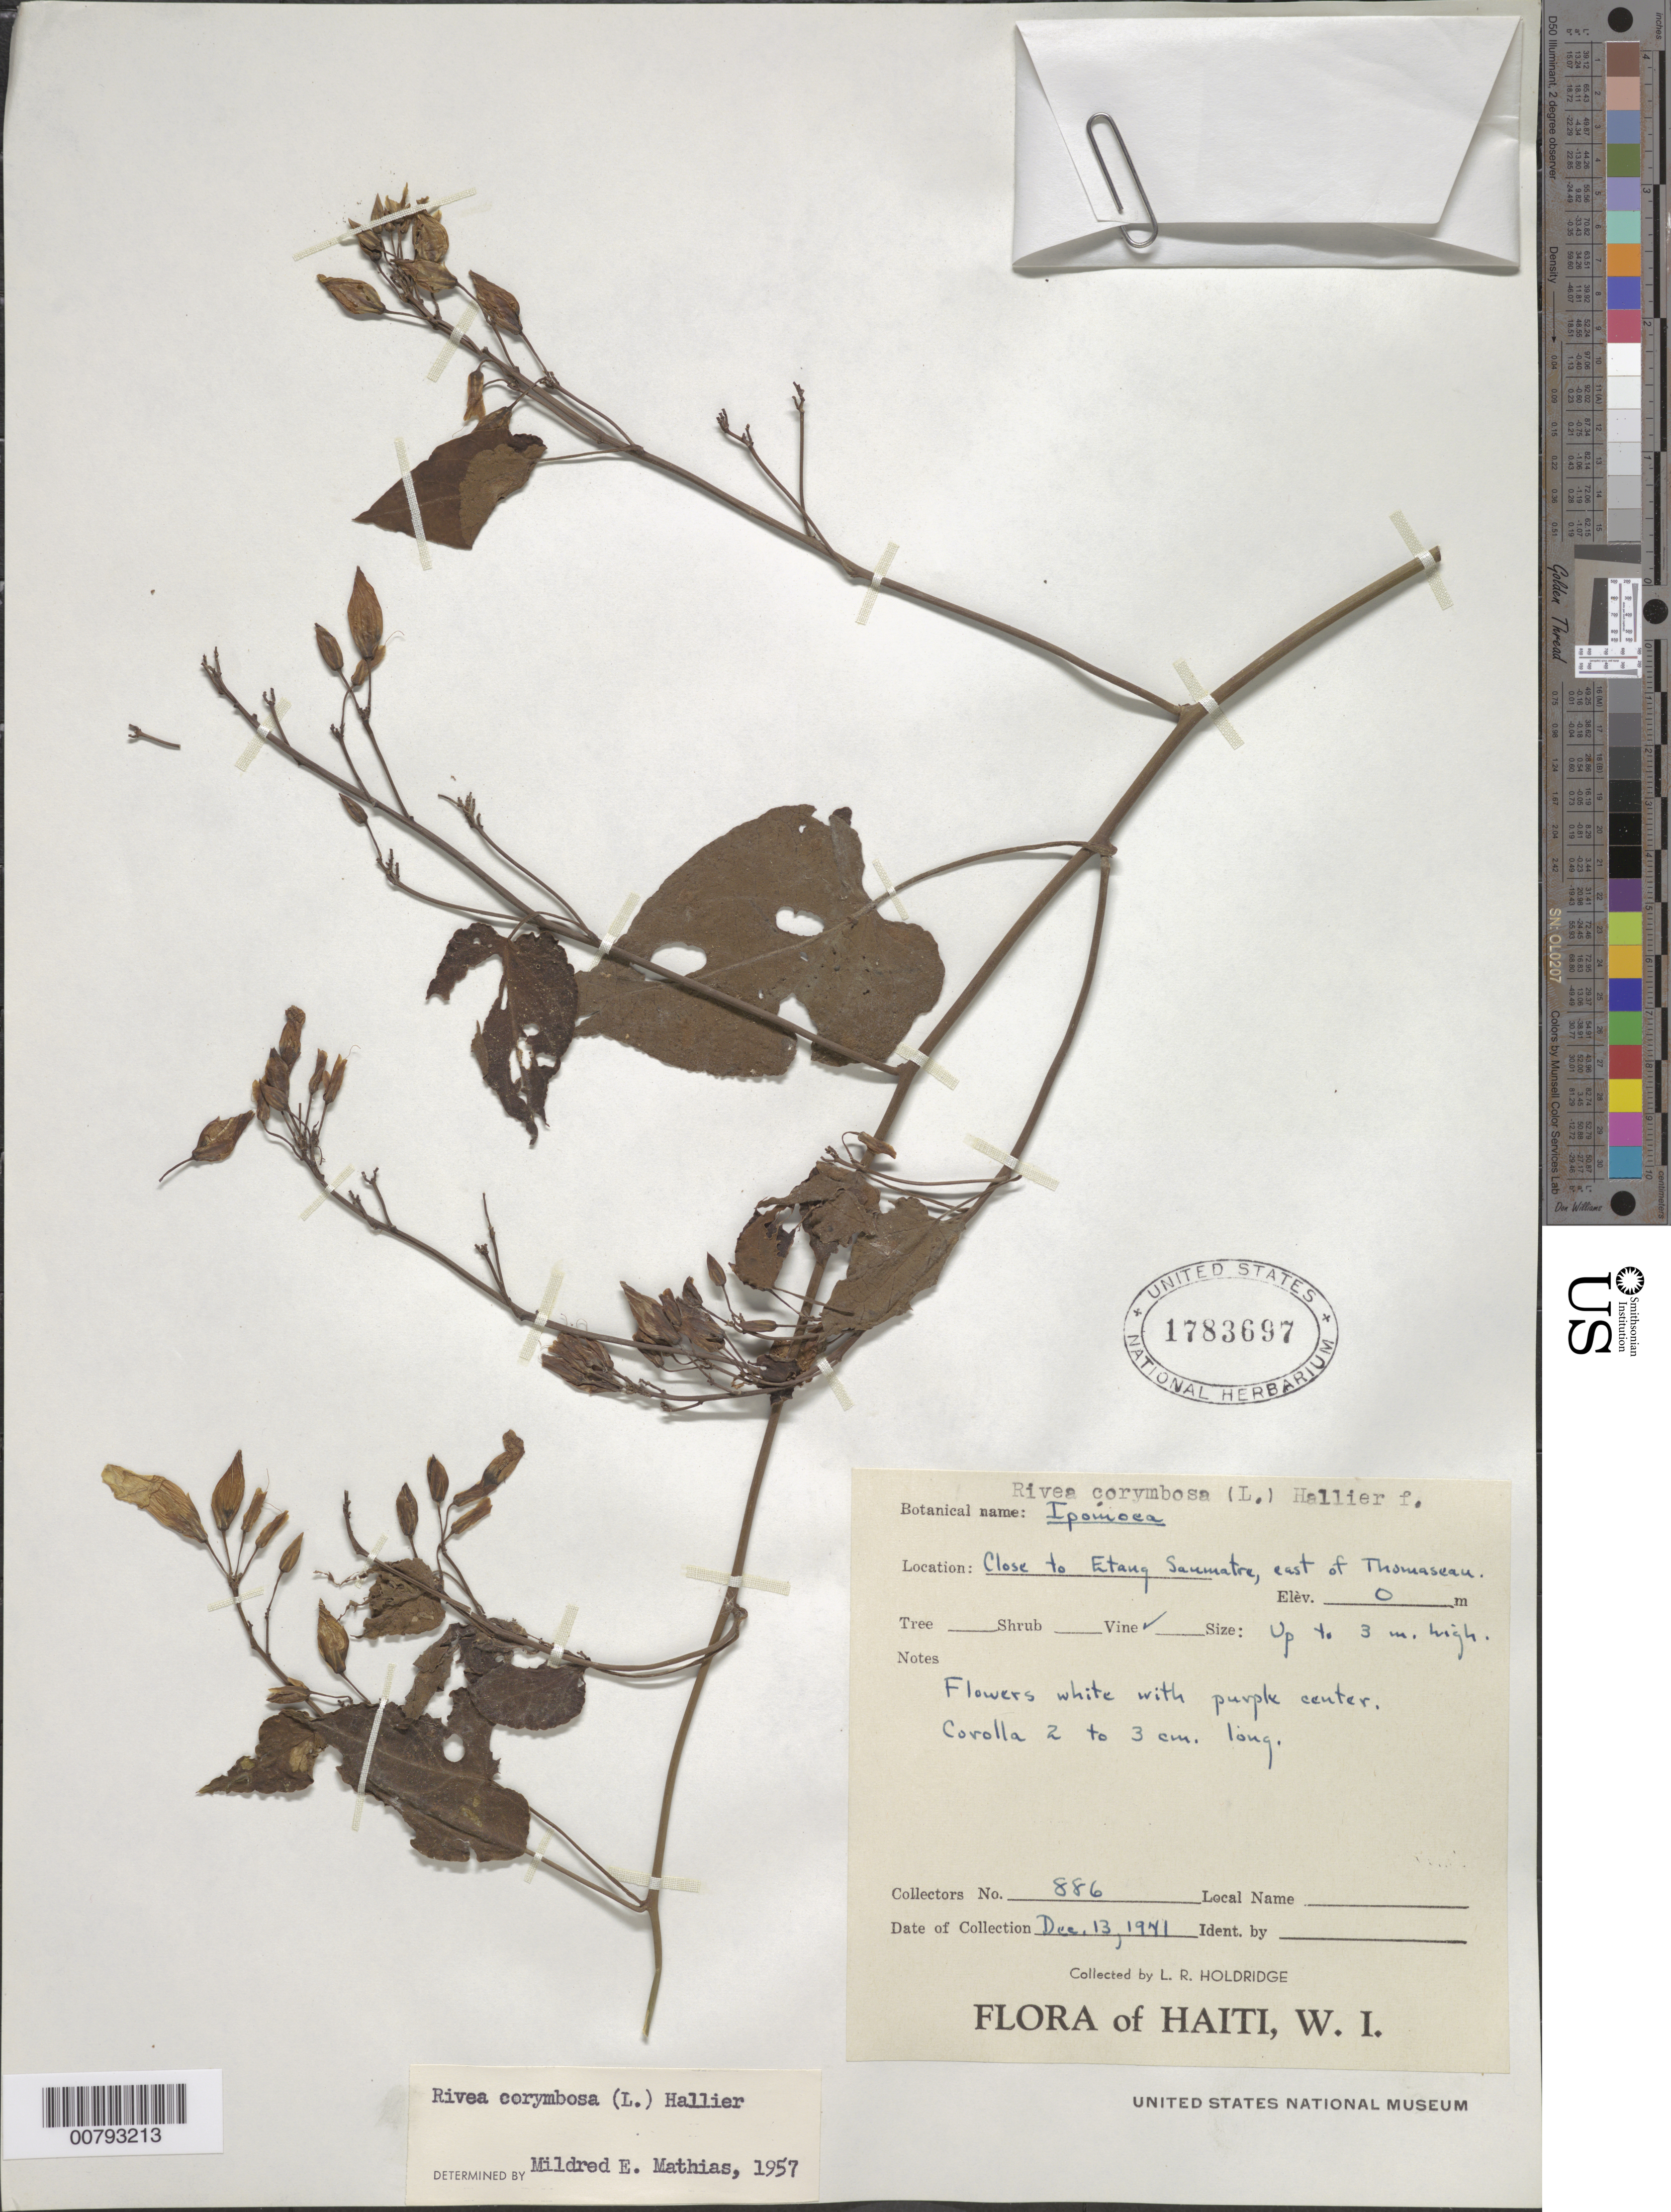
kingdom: Plantae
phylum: Tracheophyta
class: Magnoliopsida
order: Solanales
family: Convolvulaceae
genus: Turbina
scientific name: Turbina corymbosa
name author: (L.) Raf.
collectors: L. Holdridge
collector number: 886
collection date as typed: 13 Dec 1941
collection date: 1941-12-13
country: Haiti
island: Hispaniola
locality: Close to Etang Saumatre, east of Thomasseau.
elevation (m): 0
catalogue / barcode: US 1783697